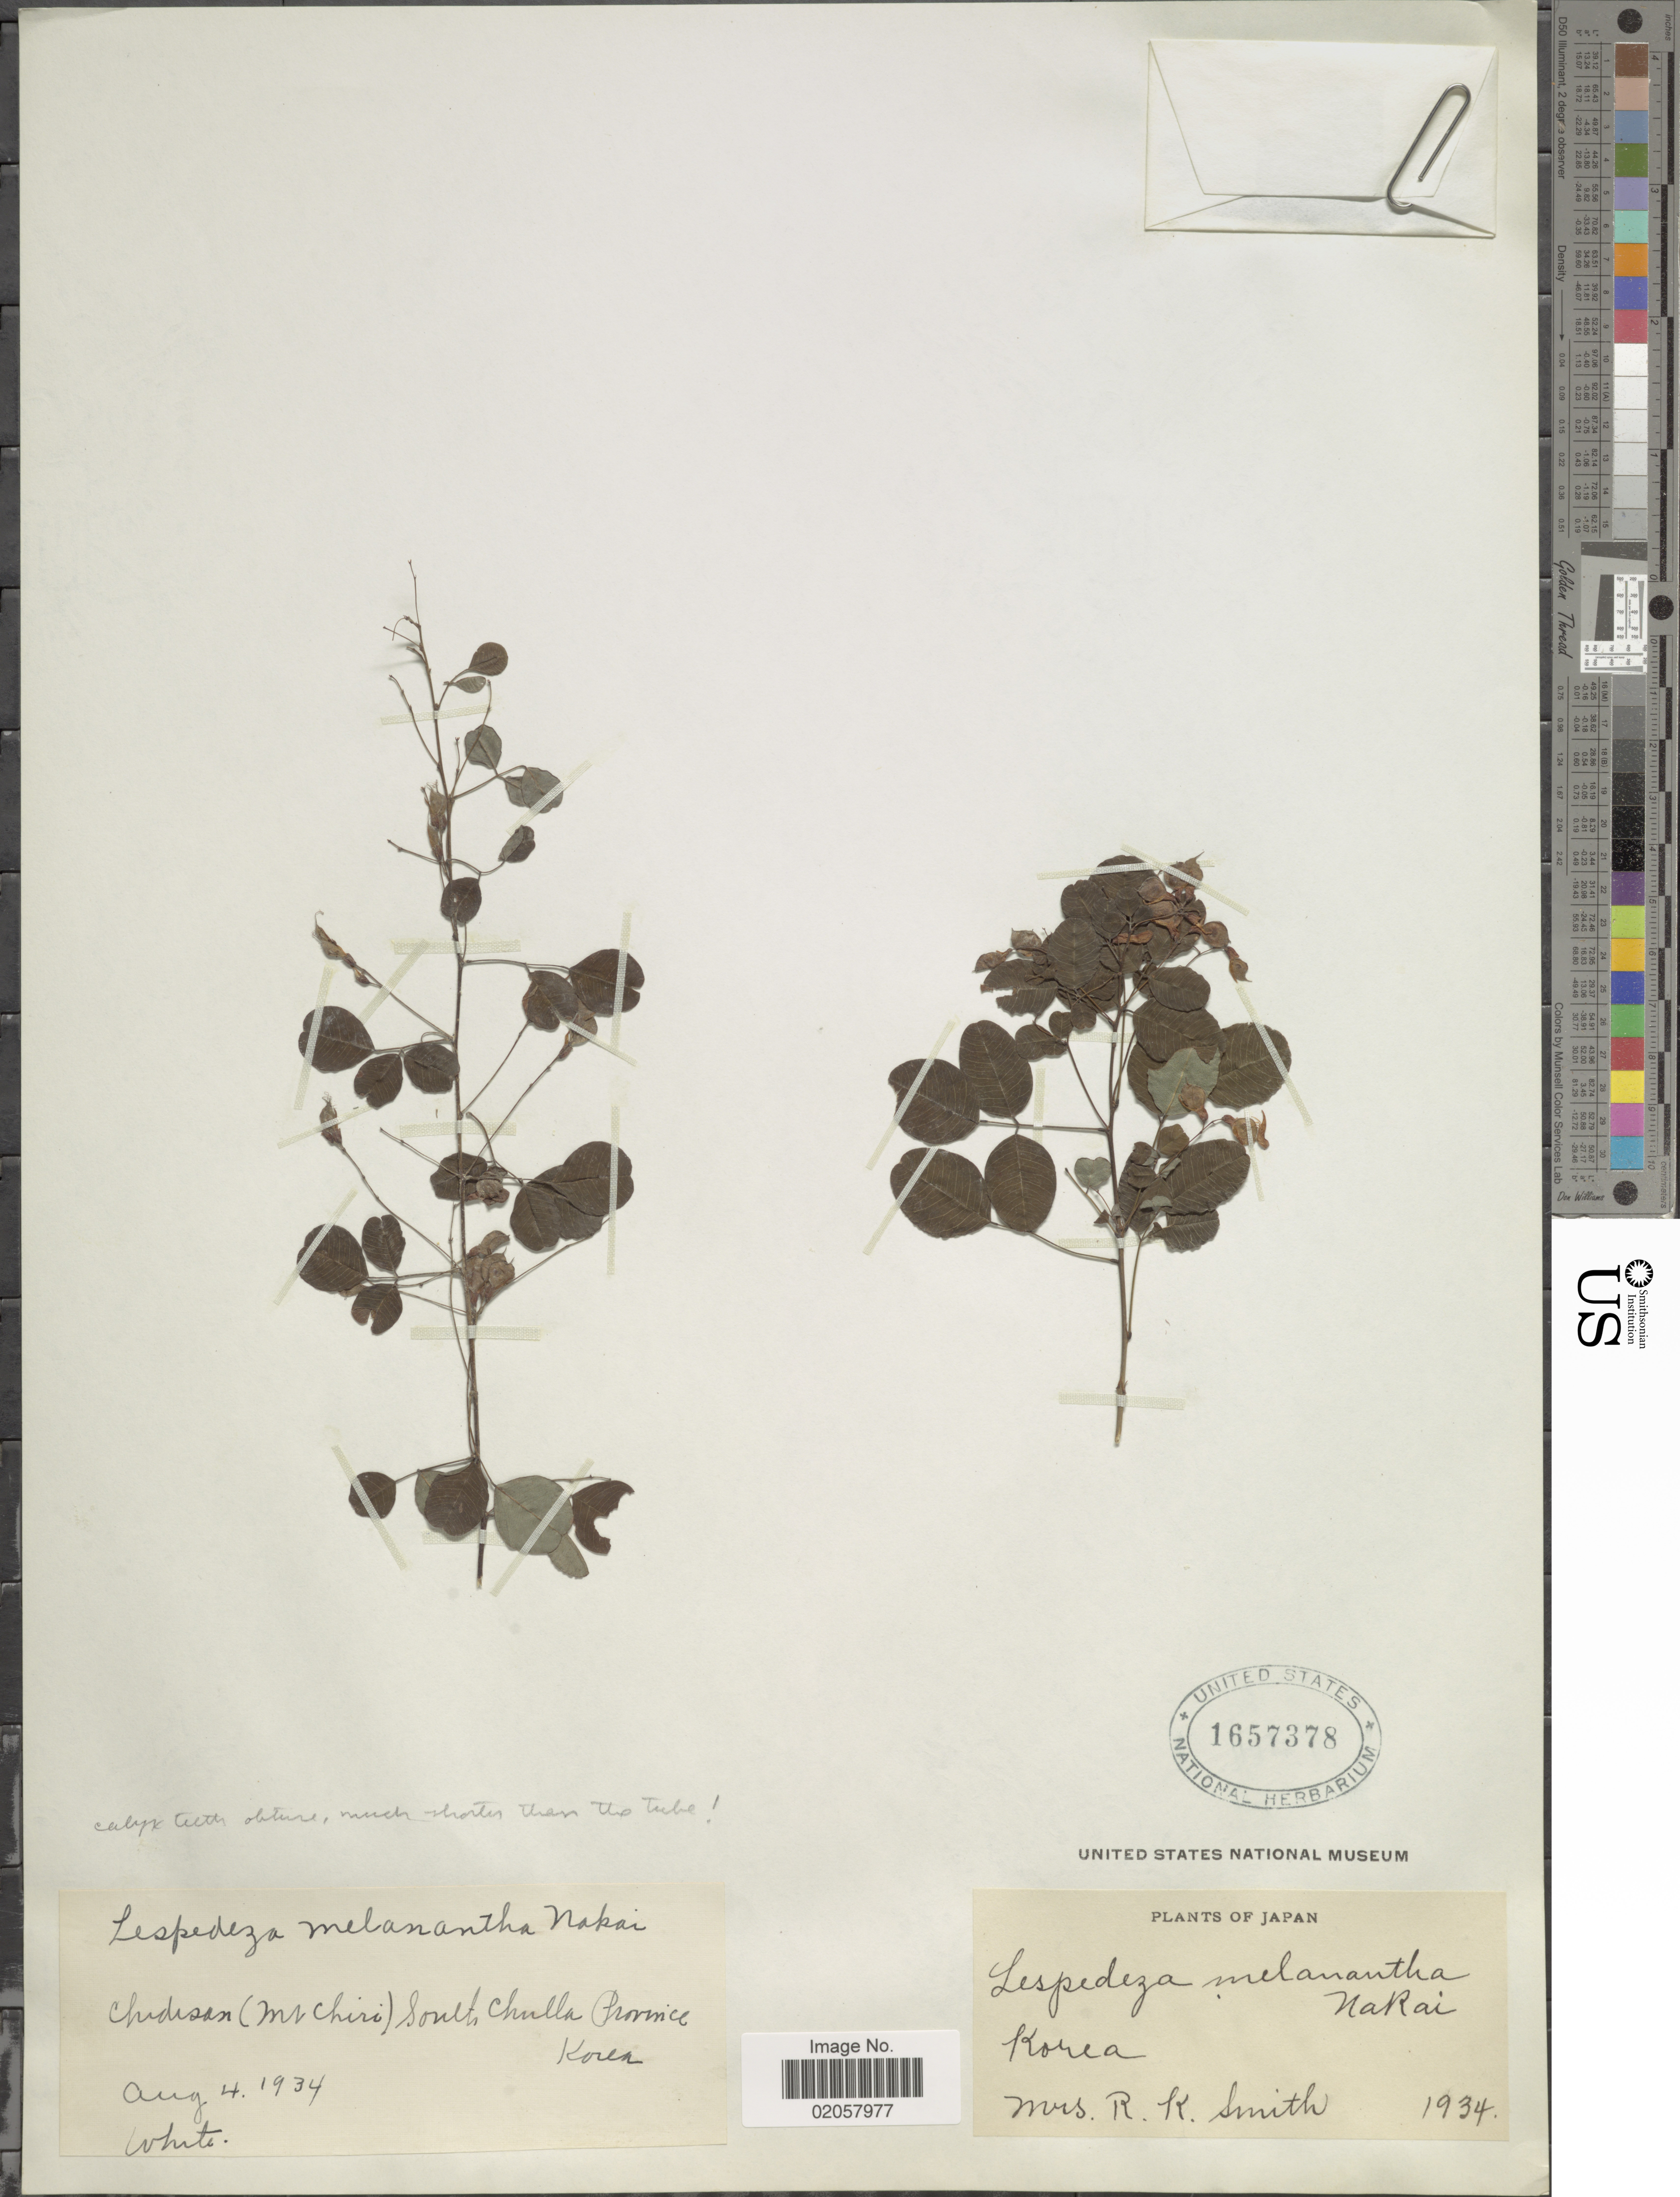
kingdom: Plantae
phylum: Tracheophyta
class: Magnoliopsida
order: Fabales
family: Fabaceae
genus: Lespedeza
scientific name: Lespedeza melanantha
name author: Nakai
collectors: Mrs. R. K. Smith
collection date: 1934-08-04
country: South Korea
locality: Chididsan (Mt. Chiri) South, Chulla Province Korea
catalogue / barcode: US 1657378